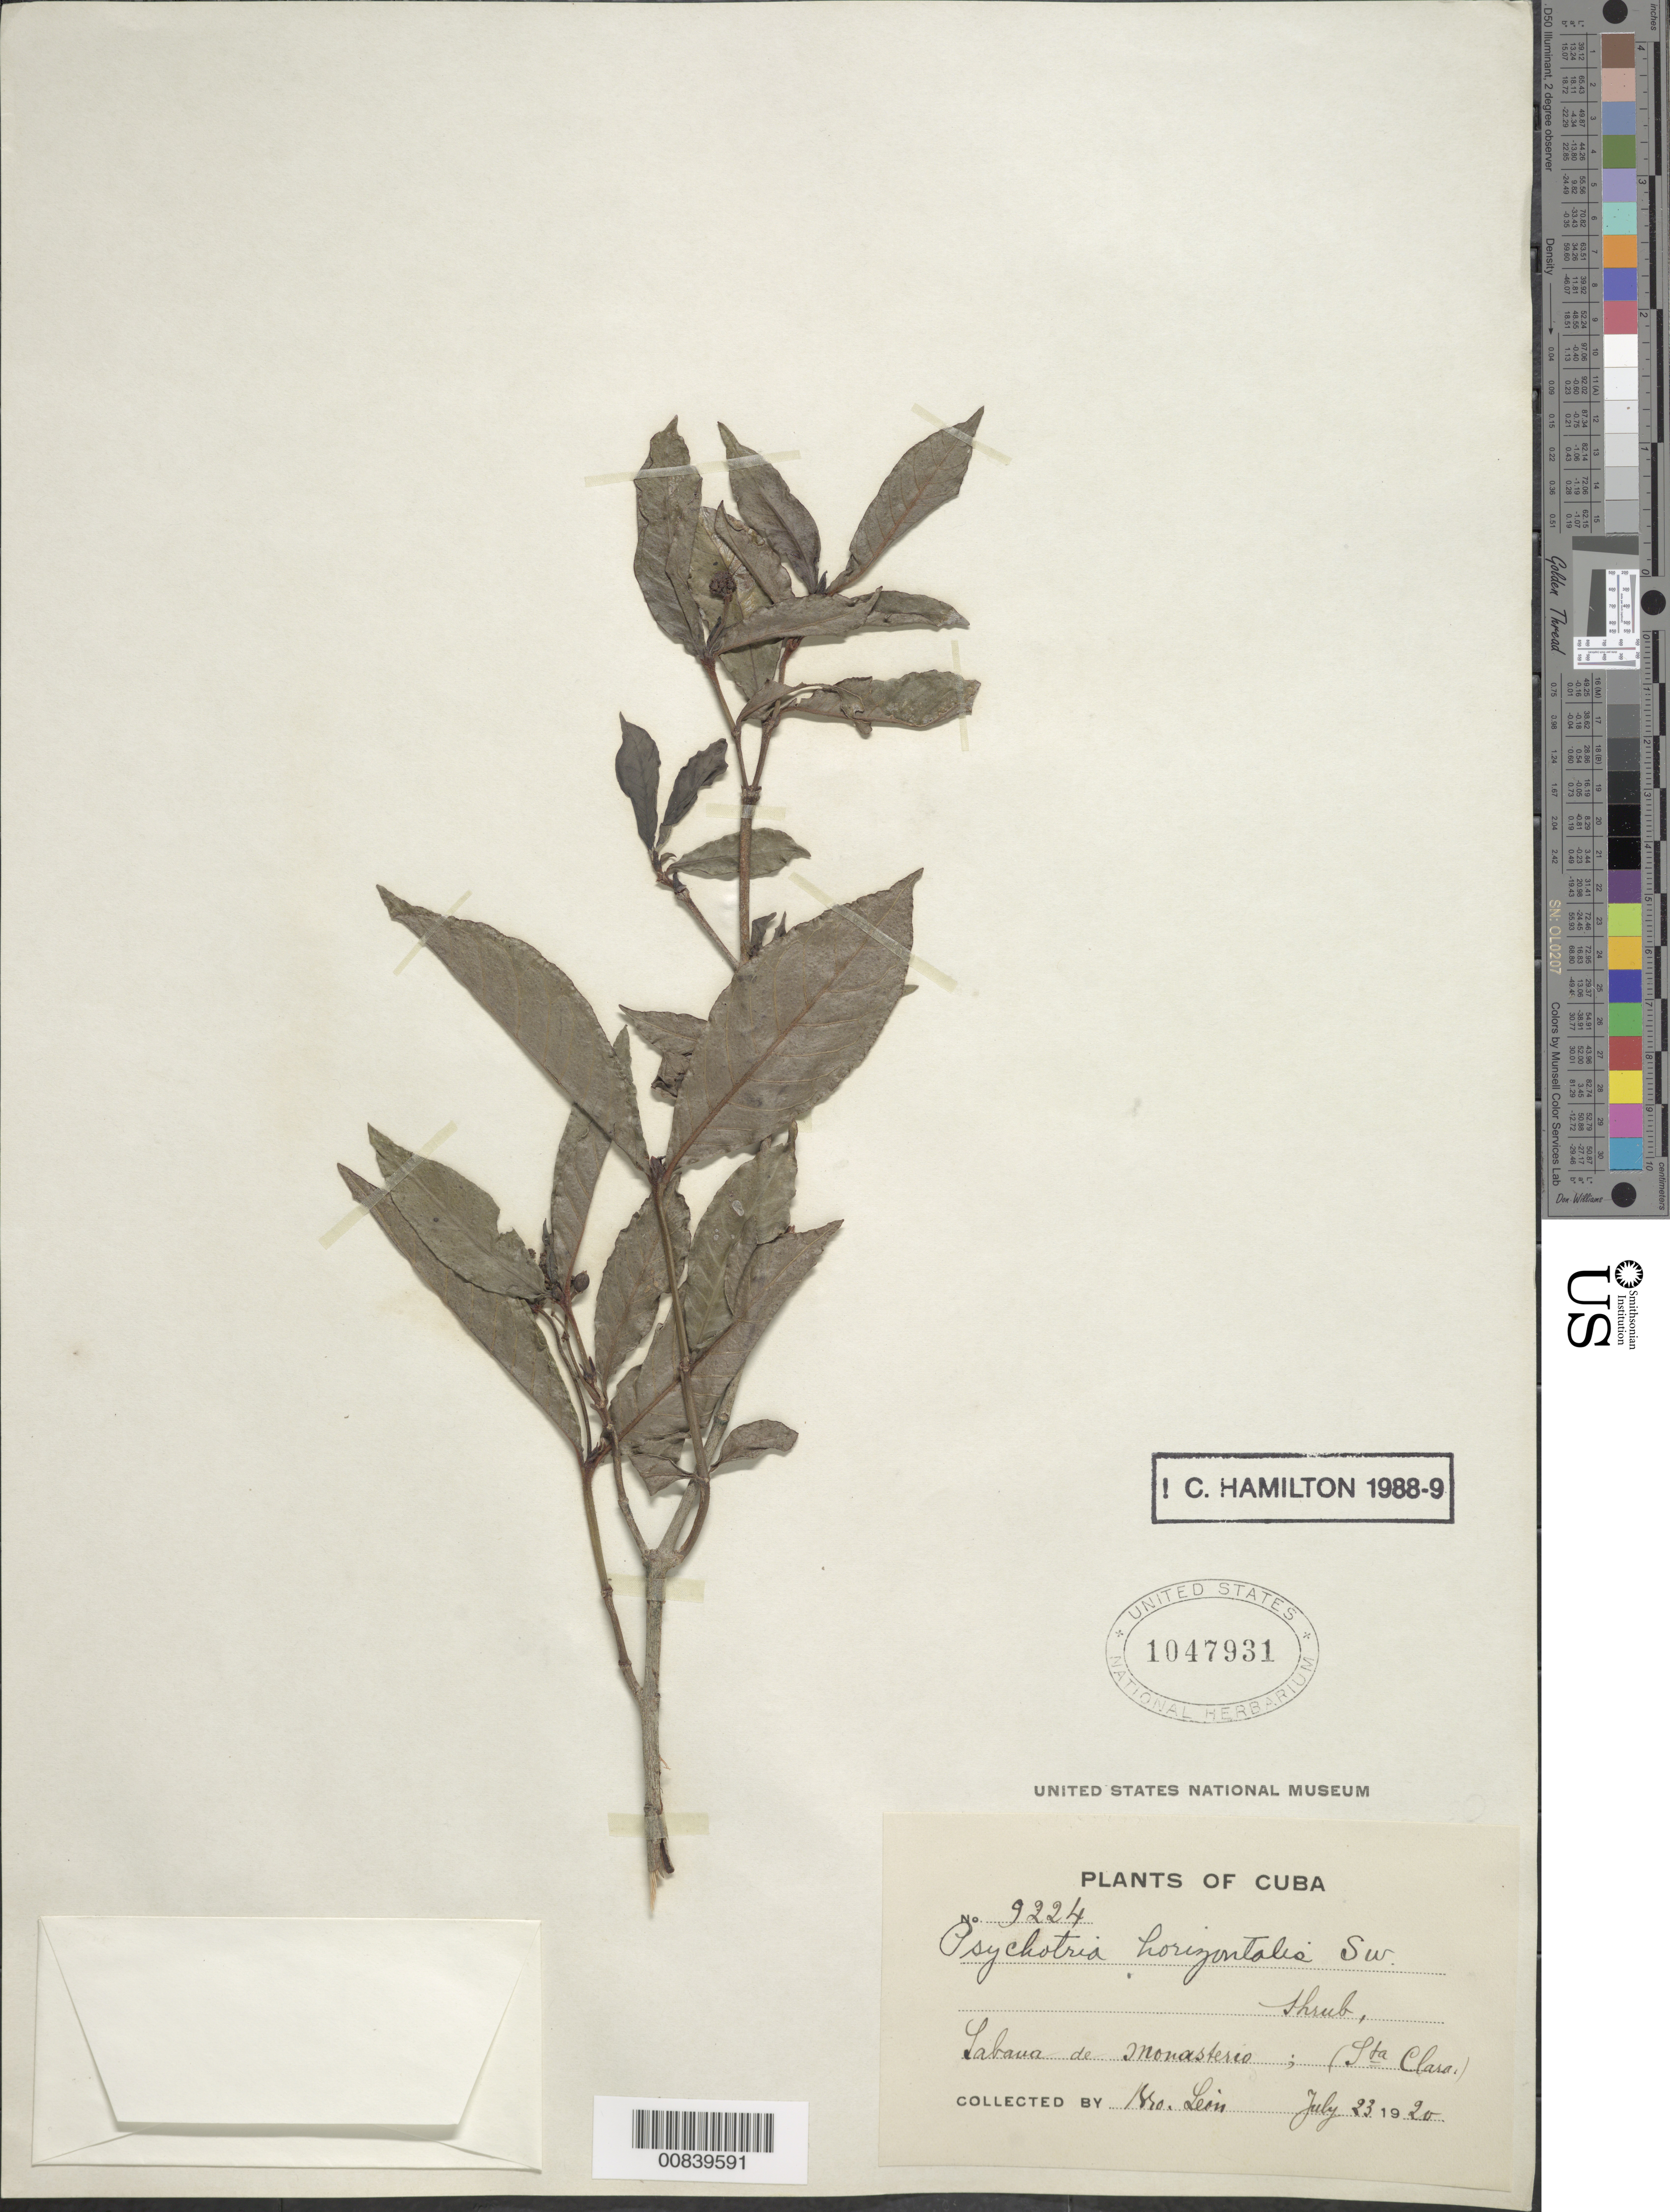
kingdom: Plantae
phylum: Tracheophyta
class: Magnoliopsida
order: Gentianales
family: Rubiaceae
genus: Psychotria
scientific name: Psychotria horizontalis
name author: Sw.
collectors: Bro. León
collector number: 9224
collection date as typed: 23 Jul 1920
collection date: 1920-07-23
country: Cuba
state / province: Las Villas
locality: Labaua de Monasterio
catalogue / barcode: US 1047931